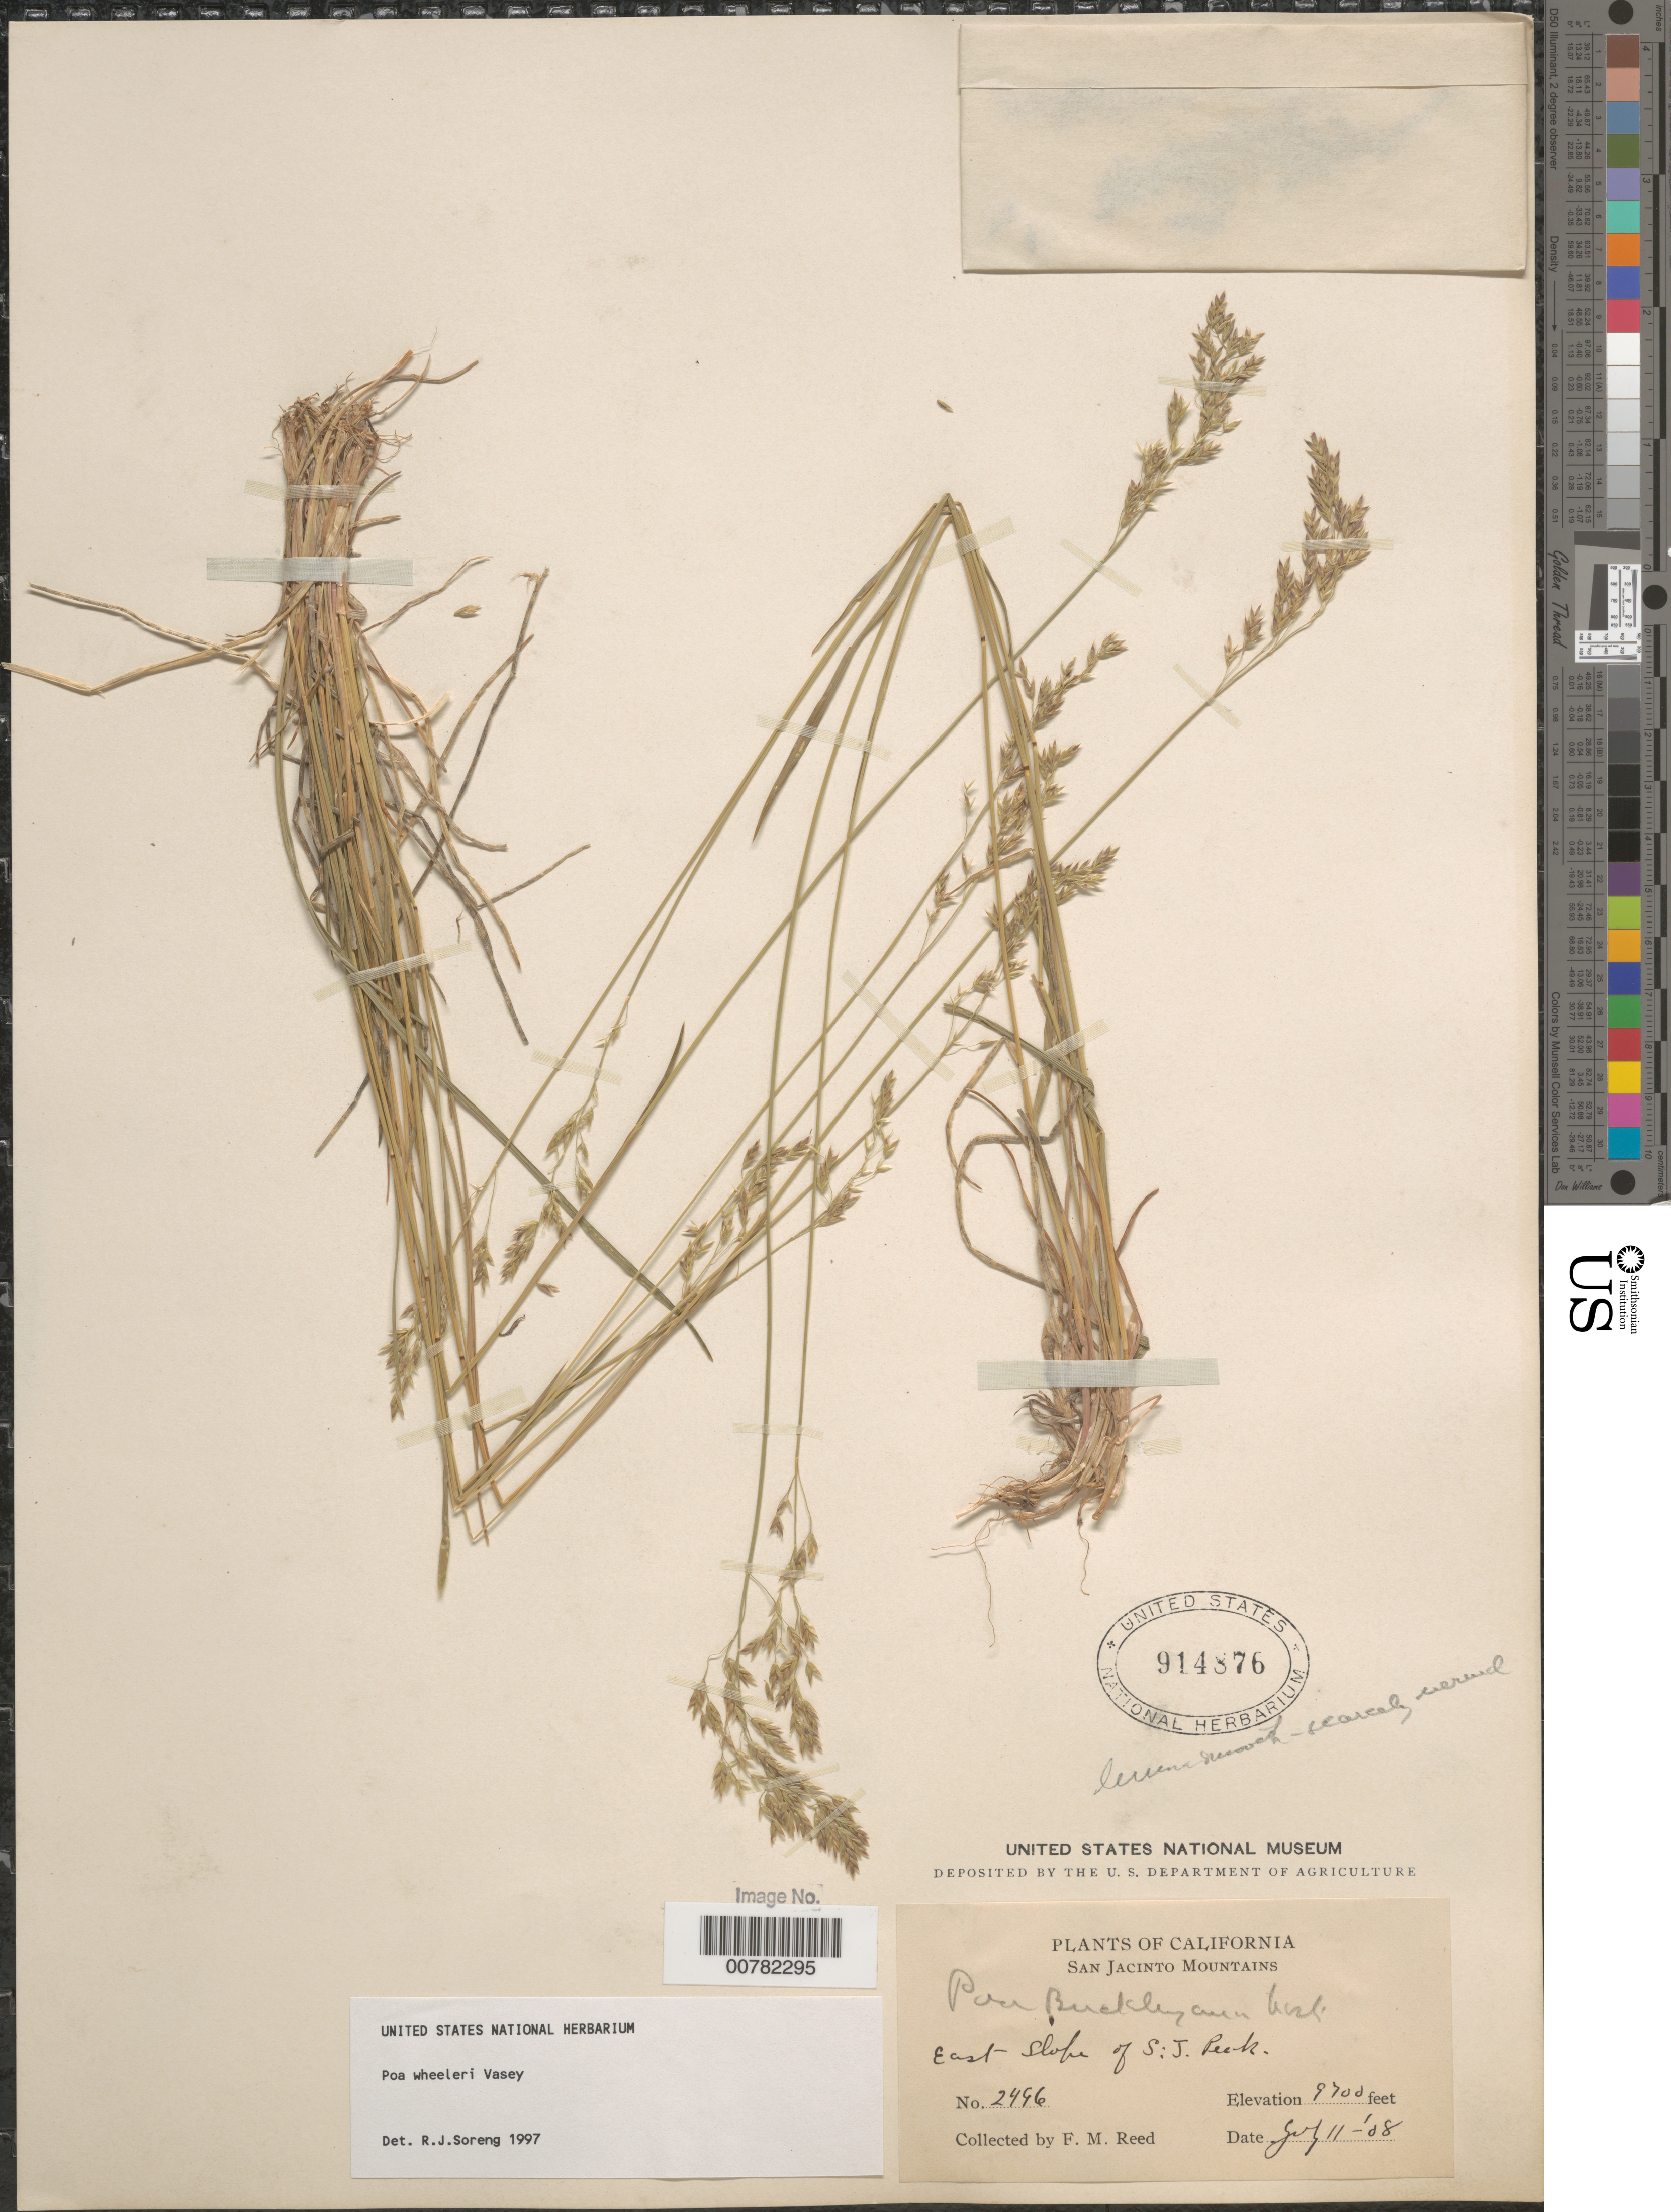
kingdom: Plantae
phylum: Tracheophyta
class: Liliopsida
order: Poales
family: Poaceae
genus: Poa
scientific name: Poa wheeleri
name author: Vasey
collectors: F. Reed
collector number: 2496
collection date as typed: Transcribed d/m/y: 11/7/8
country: United States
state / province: California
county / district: Riverside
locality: San Jacinto Mountains. East Slope of S.J. Peak.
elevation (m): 2957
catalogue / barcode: US 914876